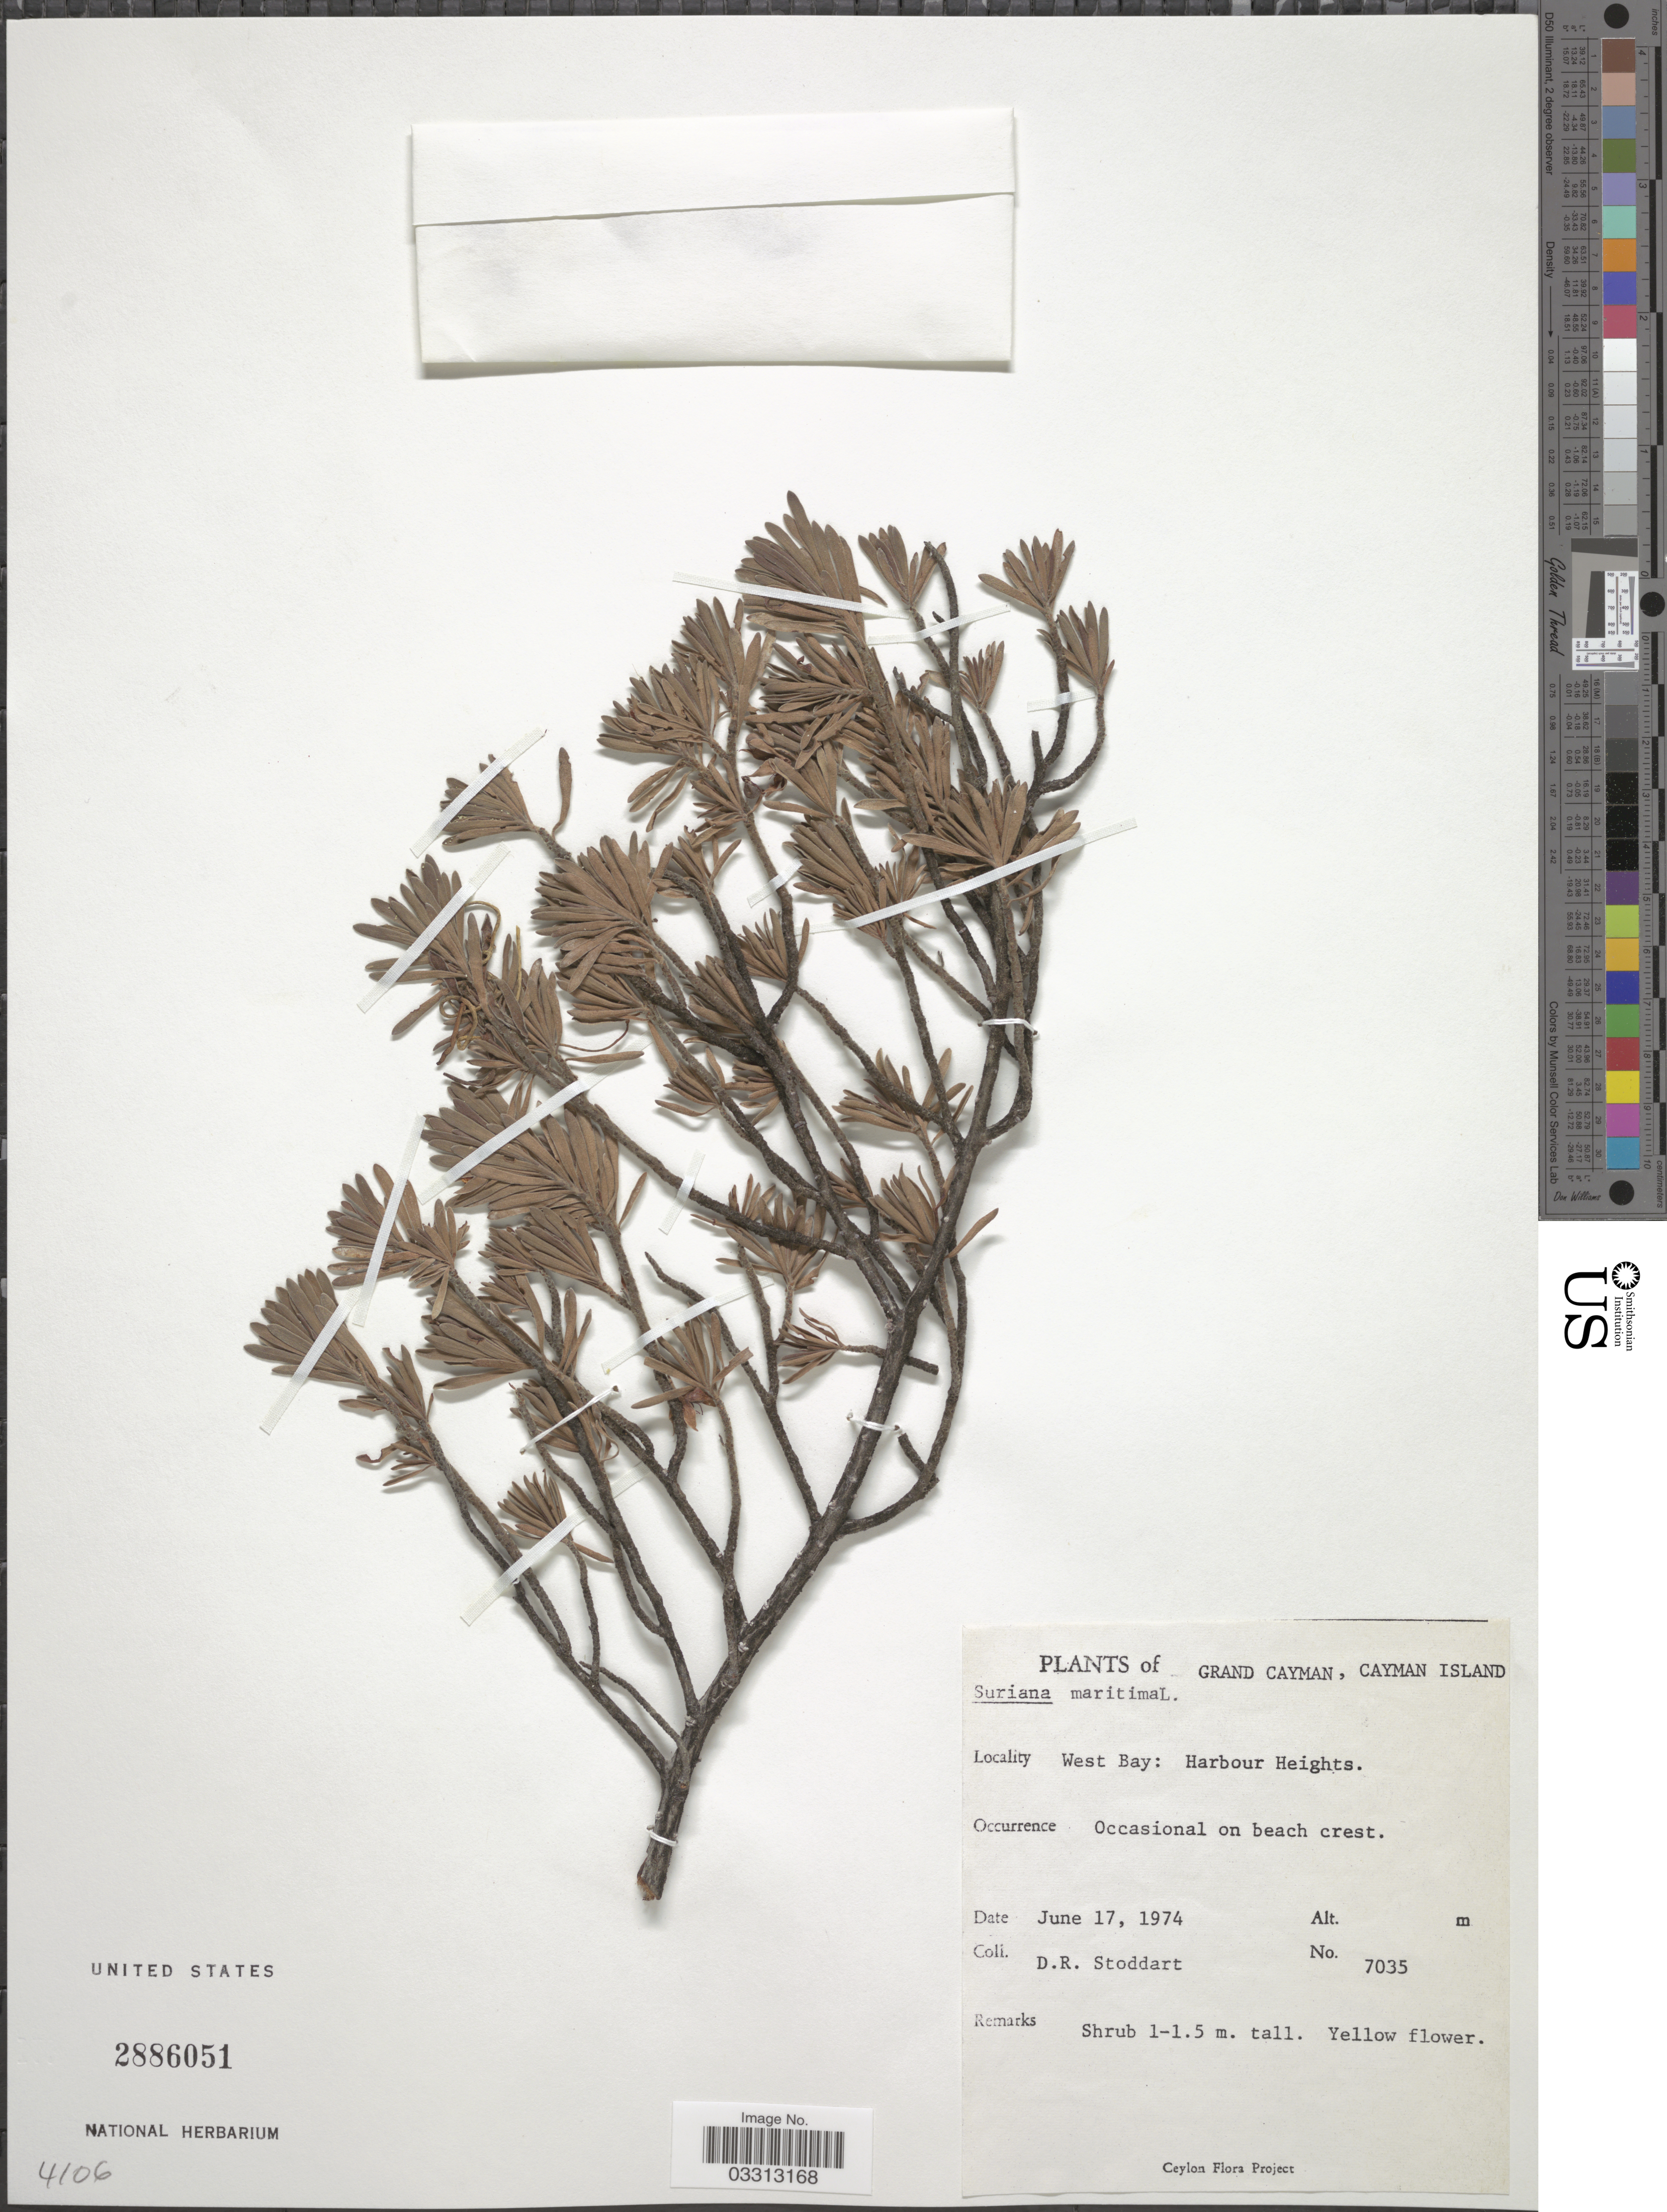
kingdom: Plantae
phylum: Tracheophyta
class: Magnoliopsida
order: Fabales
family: Surianaceae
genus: Suriana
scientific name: Suriana sp.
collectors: D. R. Stoddart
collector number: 7035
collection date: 1974-06-17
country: Cayman Islands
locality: Grand Cayman. West Bay: Harbour Heights.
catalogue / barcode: US 2886051